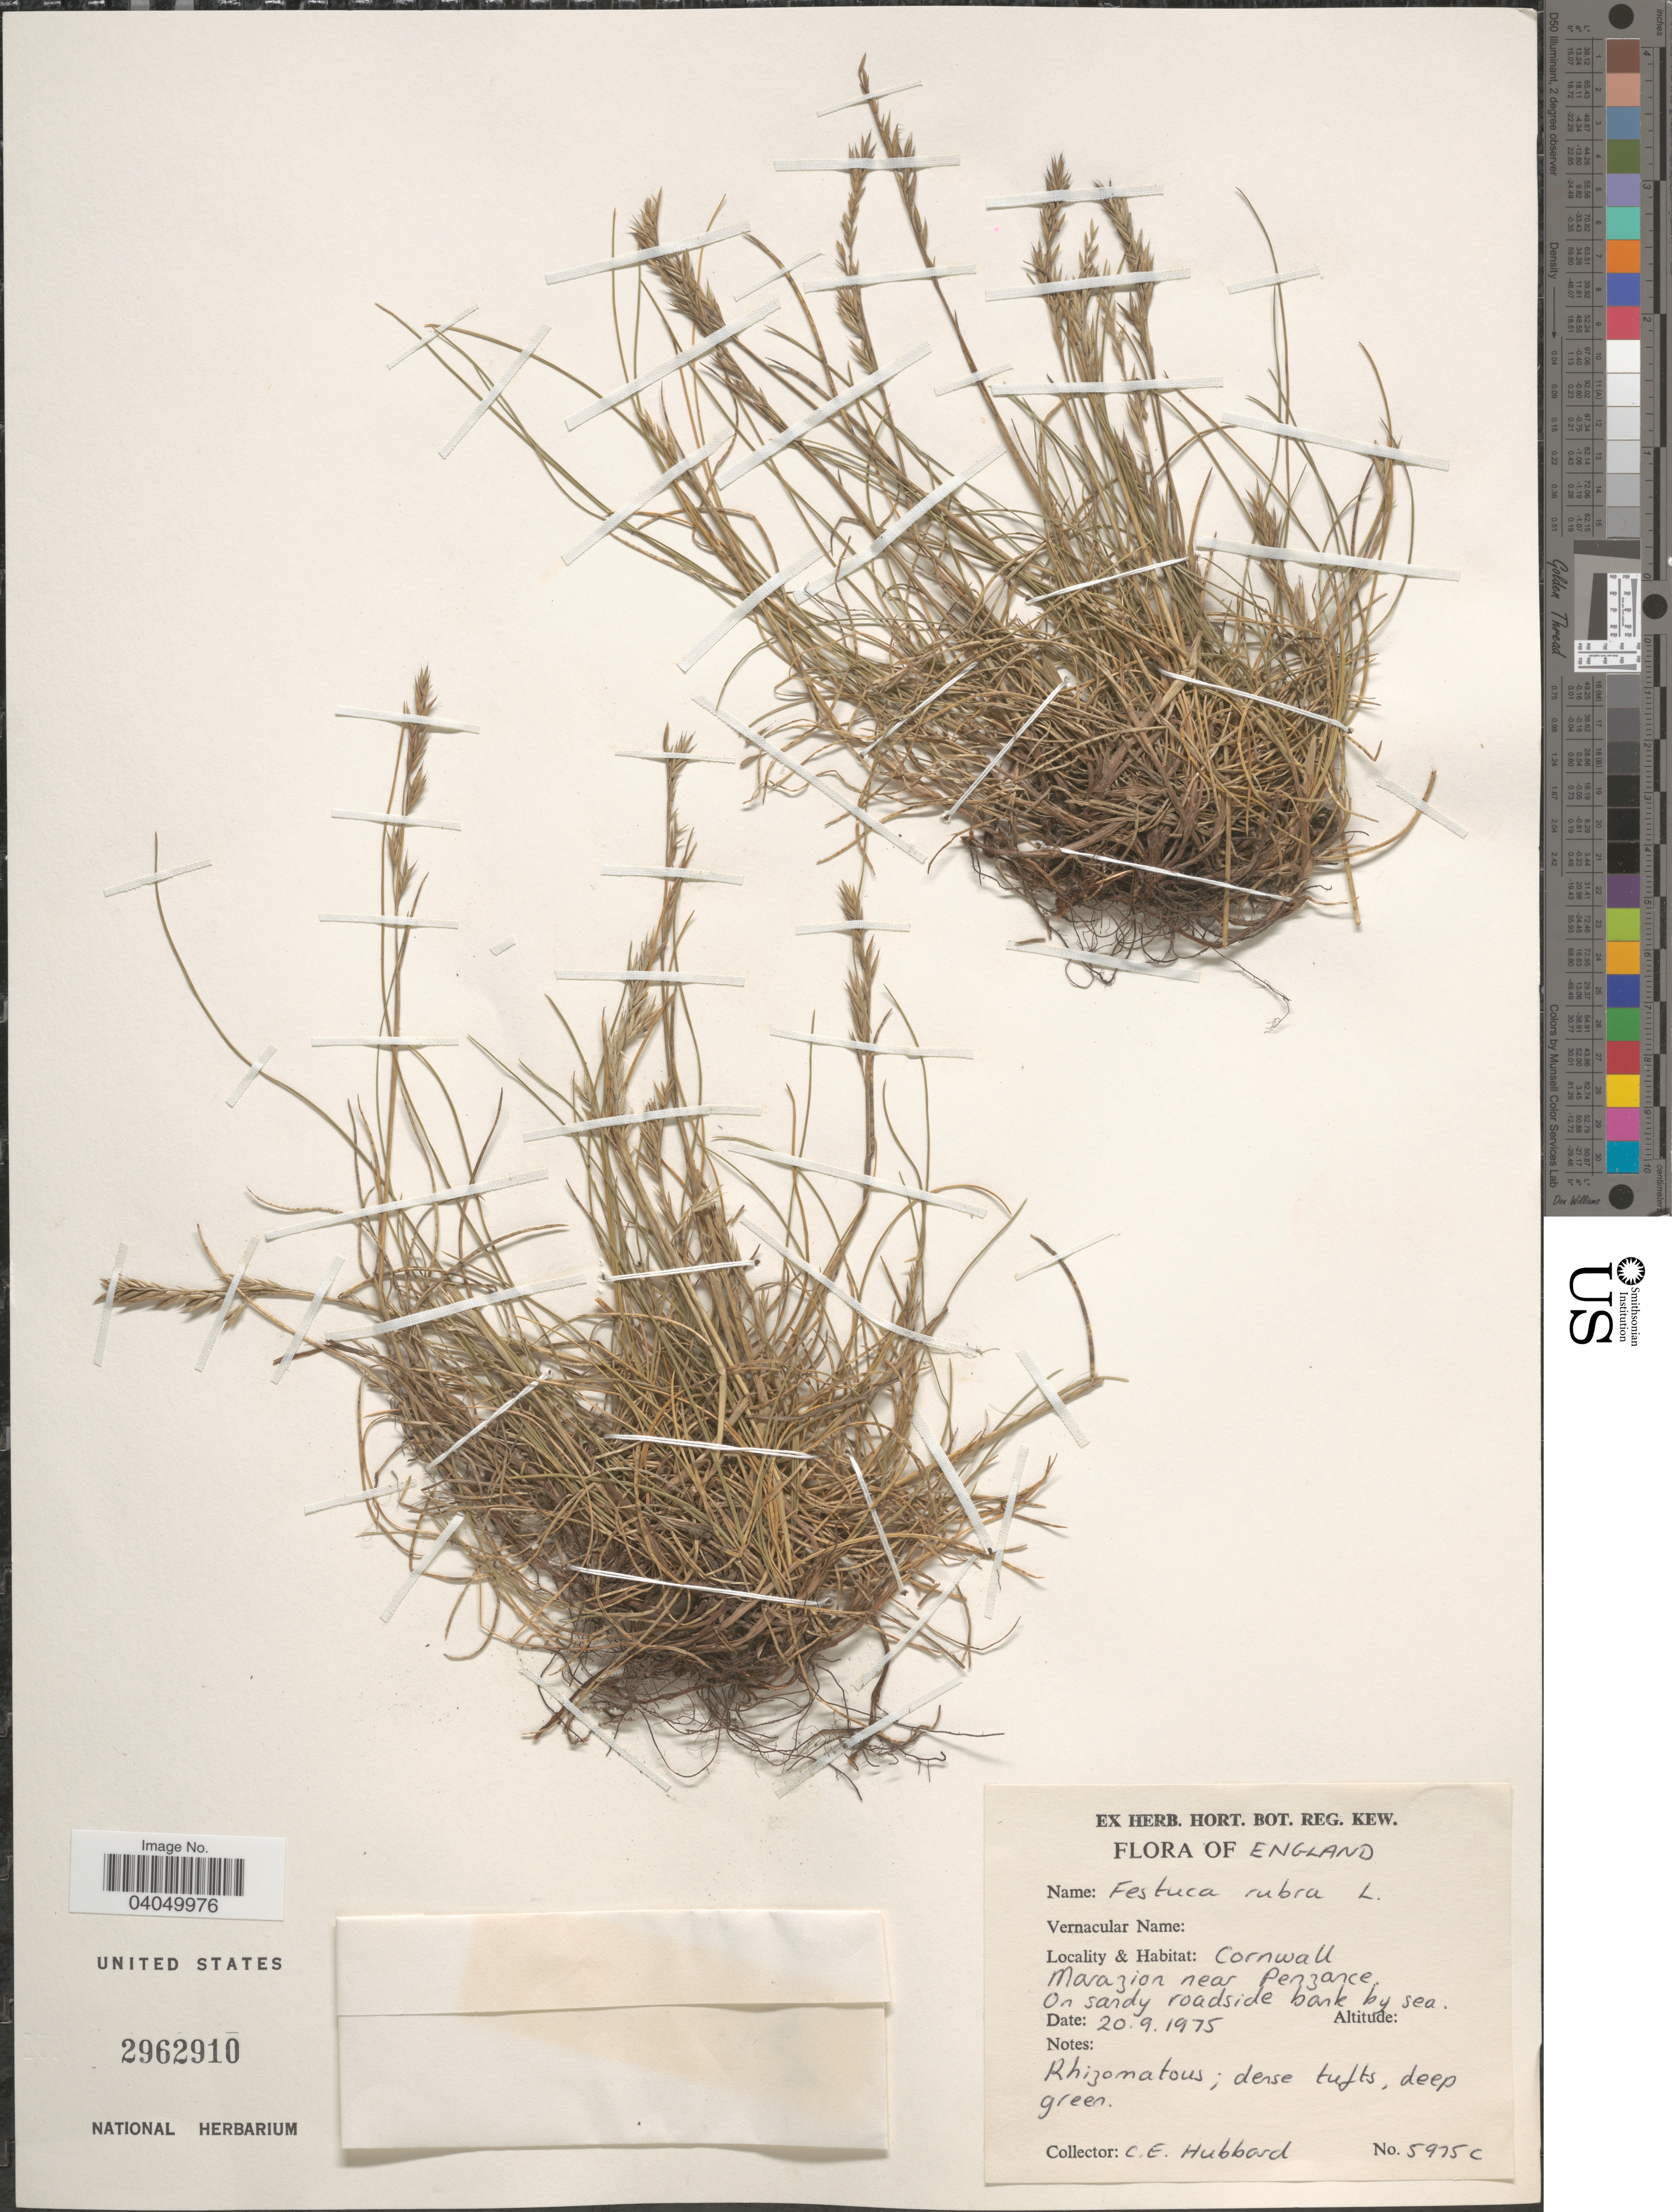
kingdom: Plantae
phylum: Tracheophyta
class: Liliopsida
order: Poales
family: Poaceae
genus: Festuca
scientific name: Festuca rubra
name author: L.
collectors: C. E. Hubbard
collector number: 5975c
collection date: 1975-09-20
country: United Kingdom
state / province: England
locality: Cornwall Marazion near Penzance. On sandy roadside bank by sea.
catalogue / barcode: US 2962910